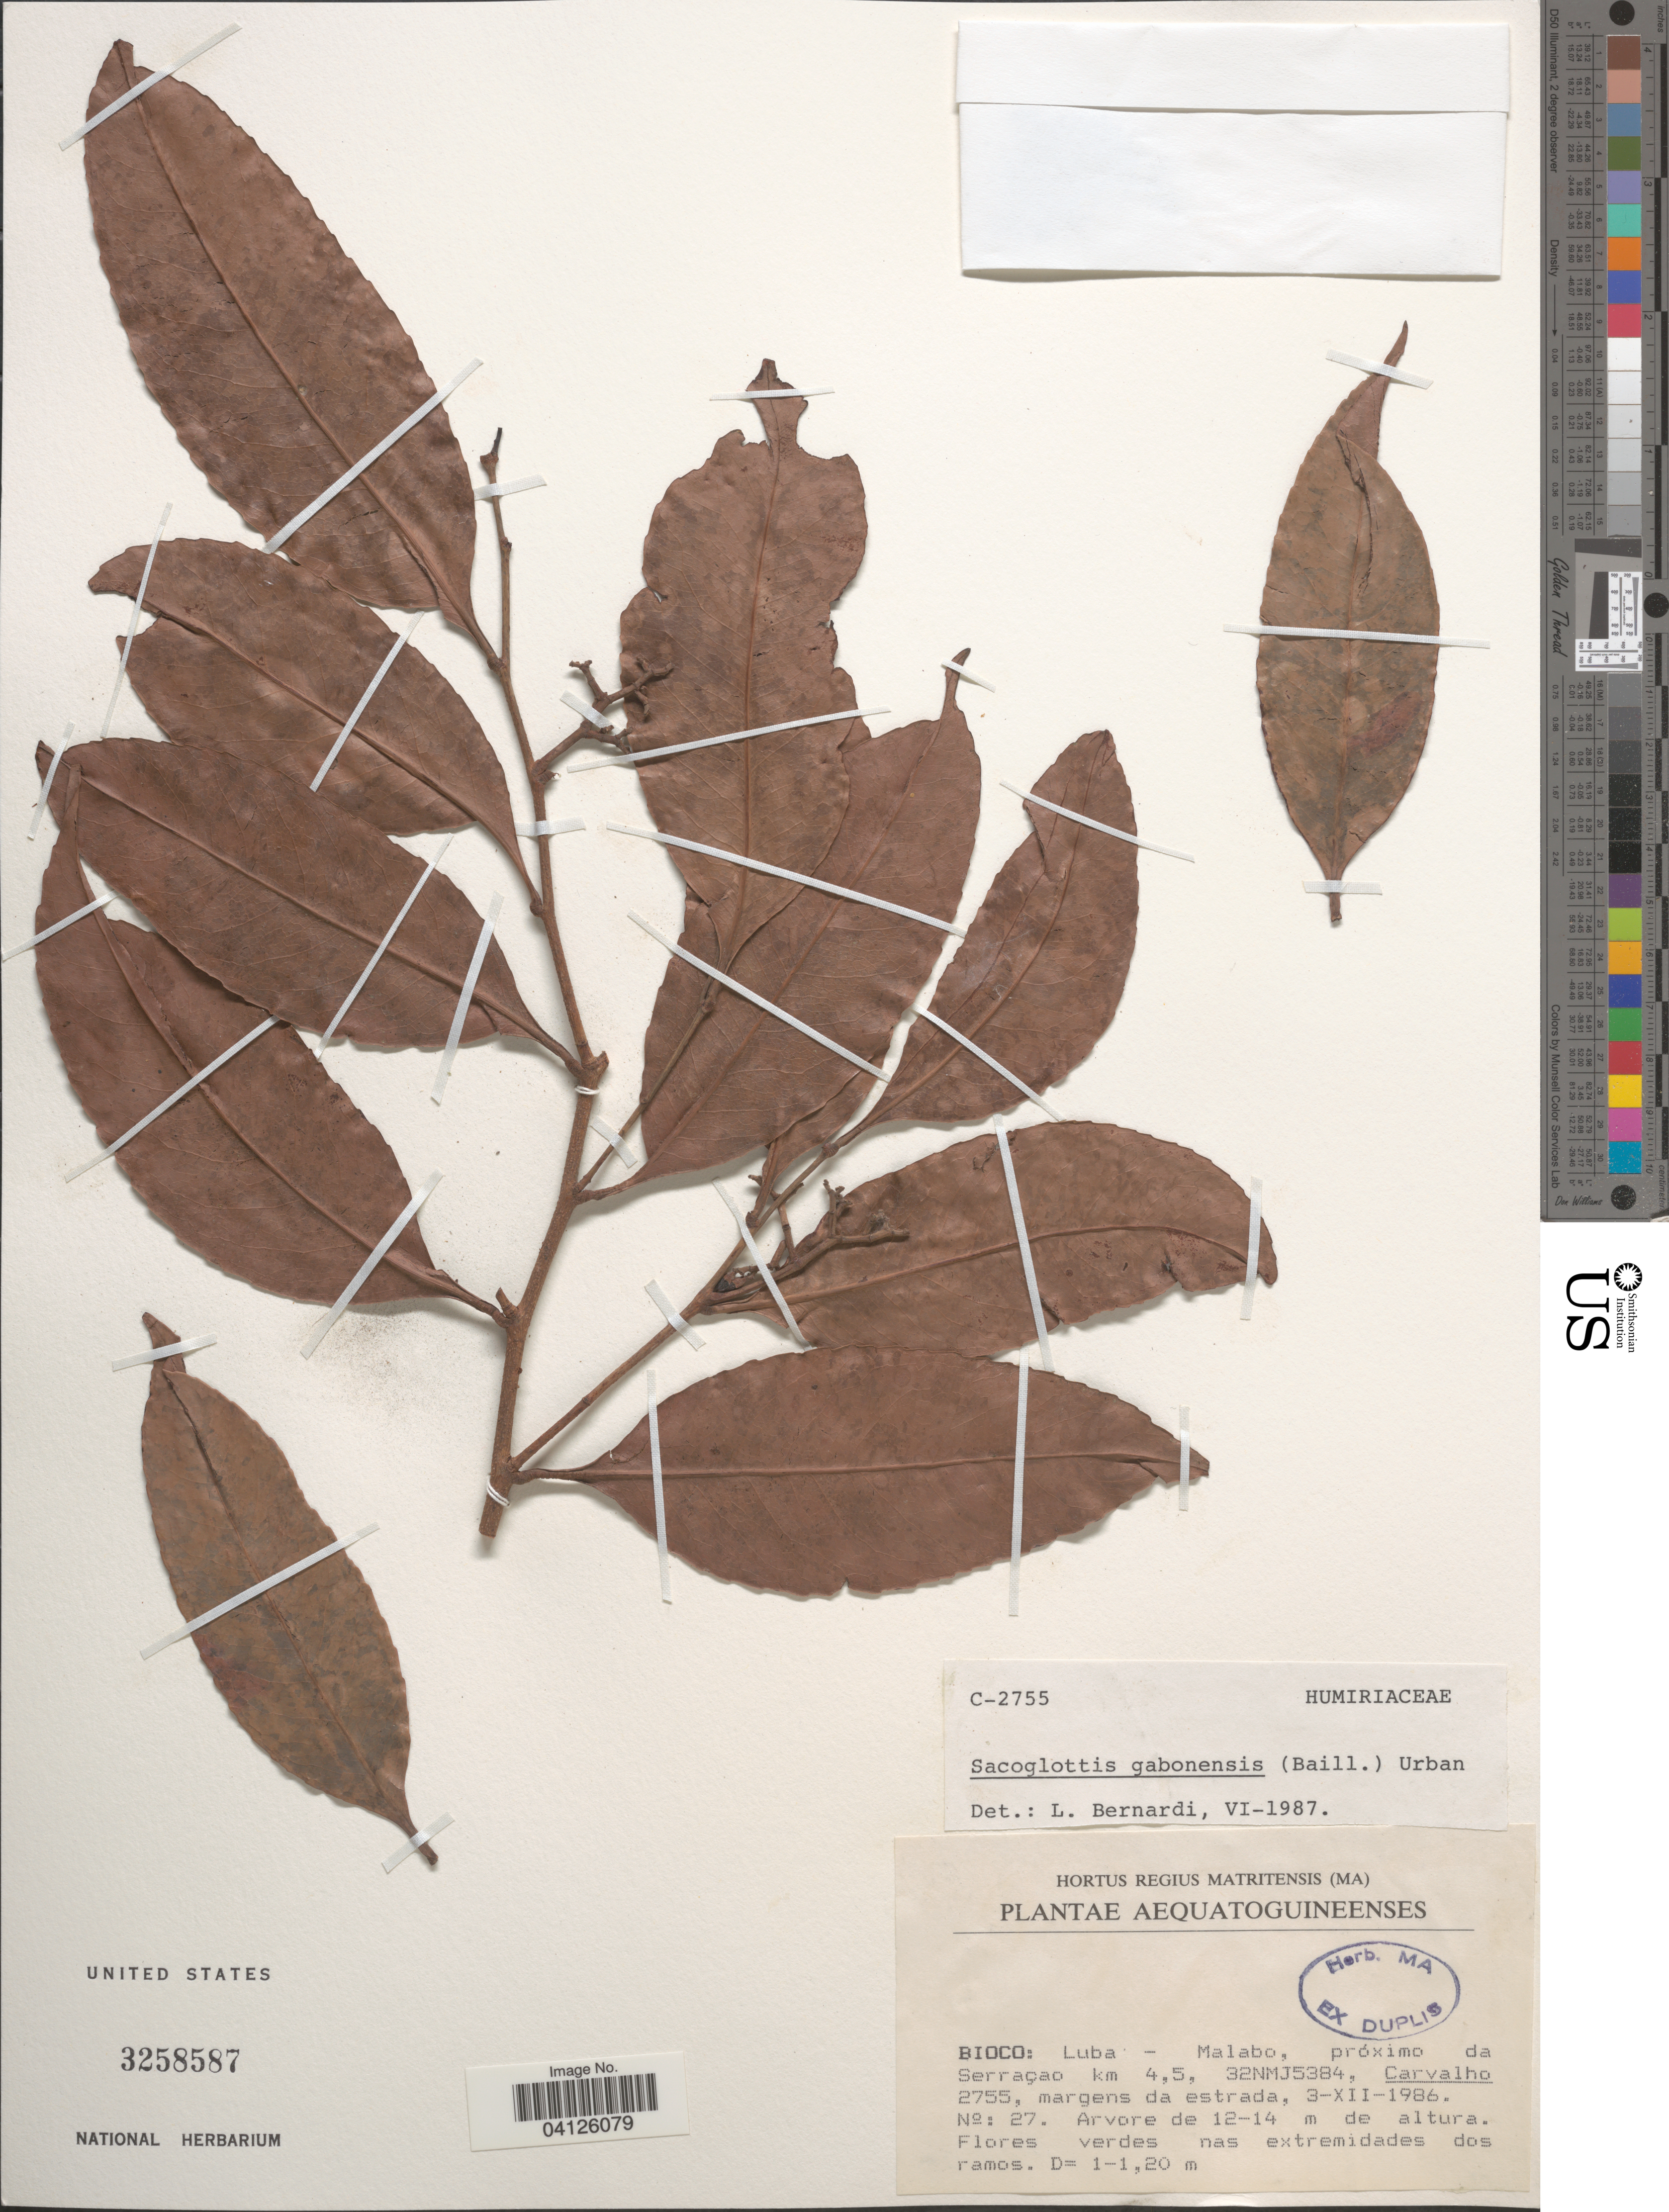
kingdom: Plantae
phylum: Tracheophyta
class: Magnoliopsida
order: Malpighiales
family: Humiriaceae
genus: Sacoglottis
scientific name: Sacoglottis gabonensis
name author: (Baill.) Urb.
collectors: Carvalho, --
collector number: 2755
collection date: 1986-12-03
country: Equatorial Guinea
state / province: Bioko Sur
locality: Aequatoguineenses. Bioco: Luba - Malabo, próximo da Serraçao km 4,5, 32NMJ5384.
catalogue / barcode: US 3258587